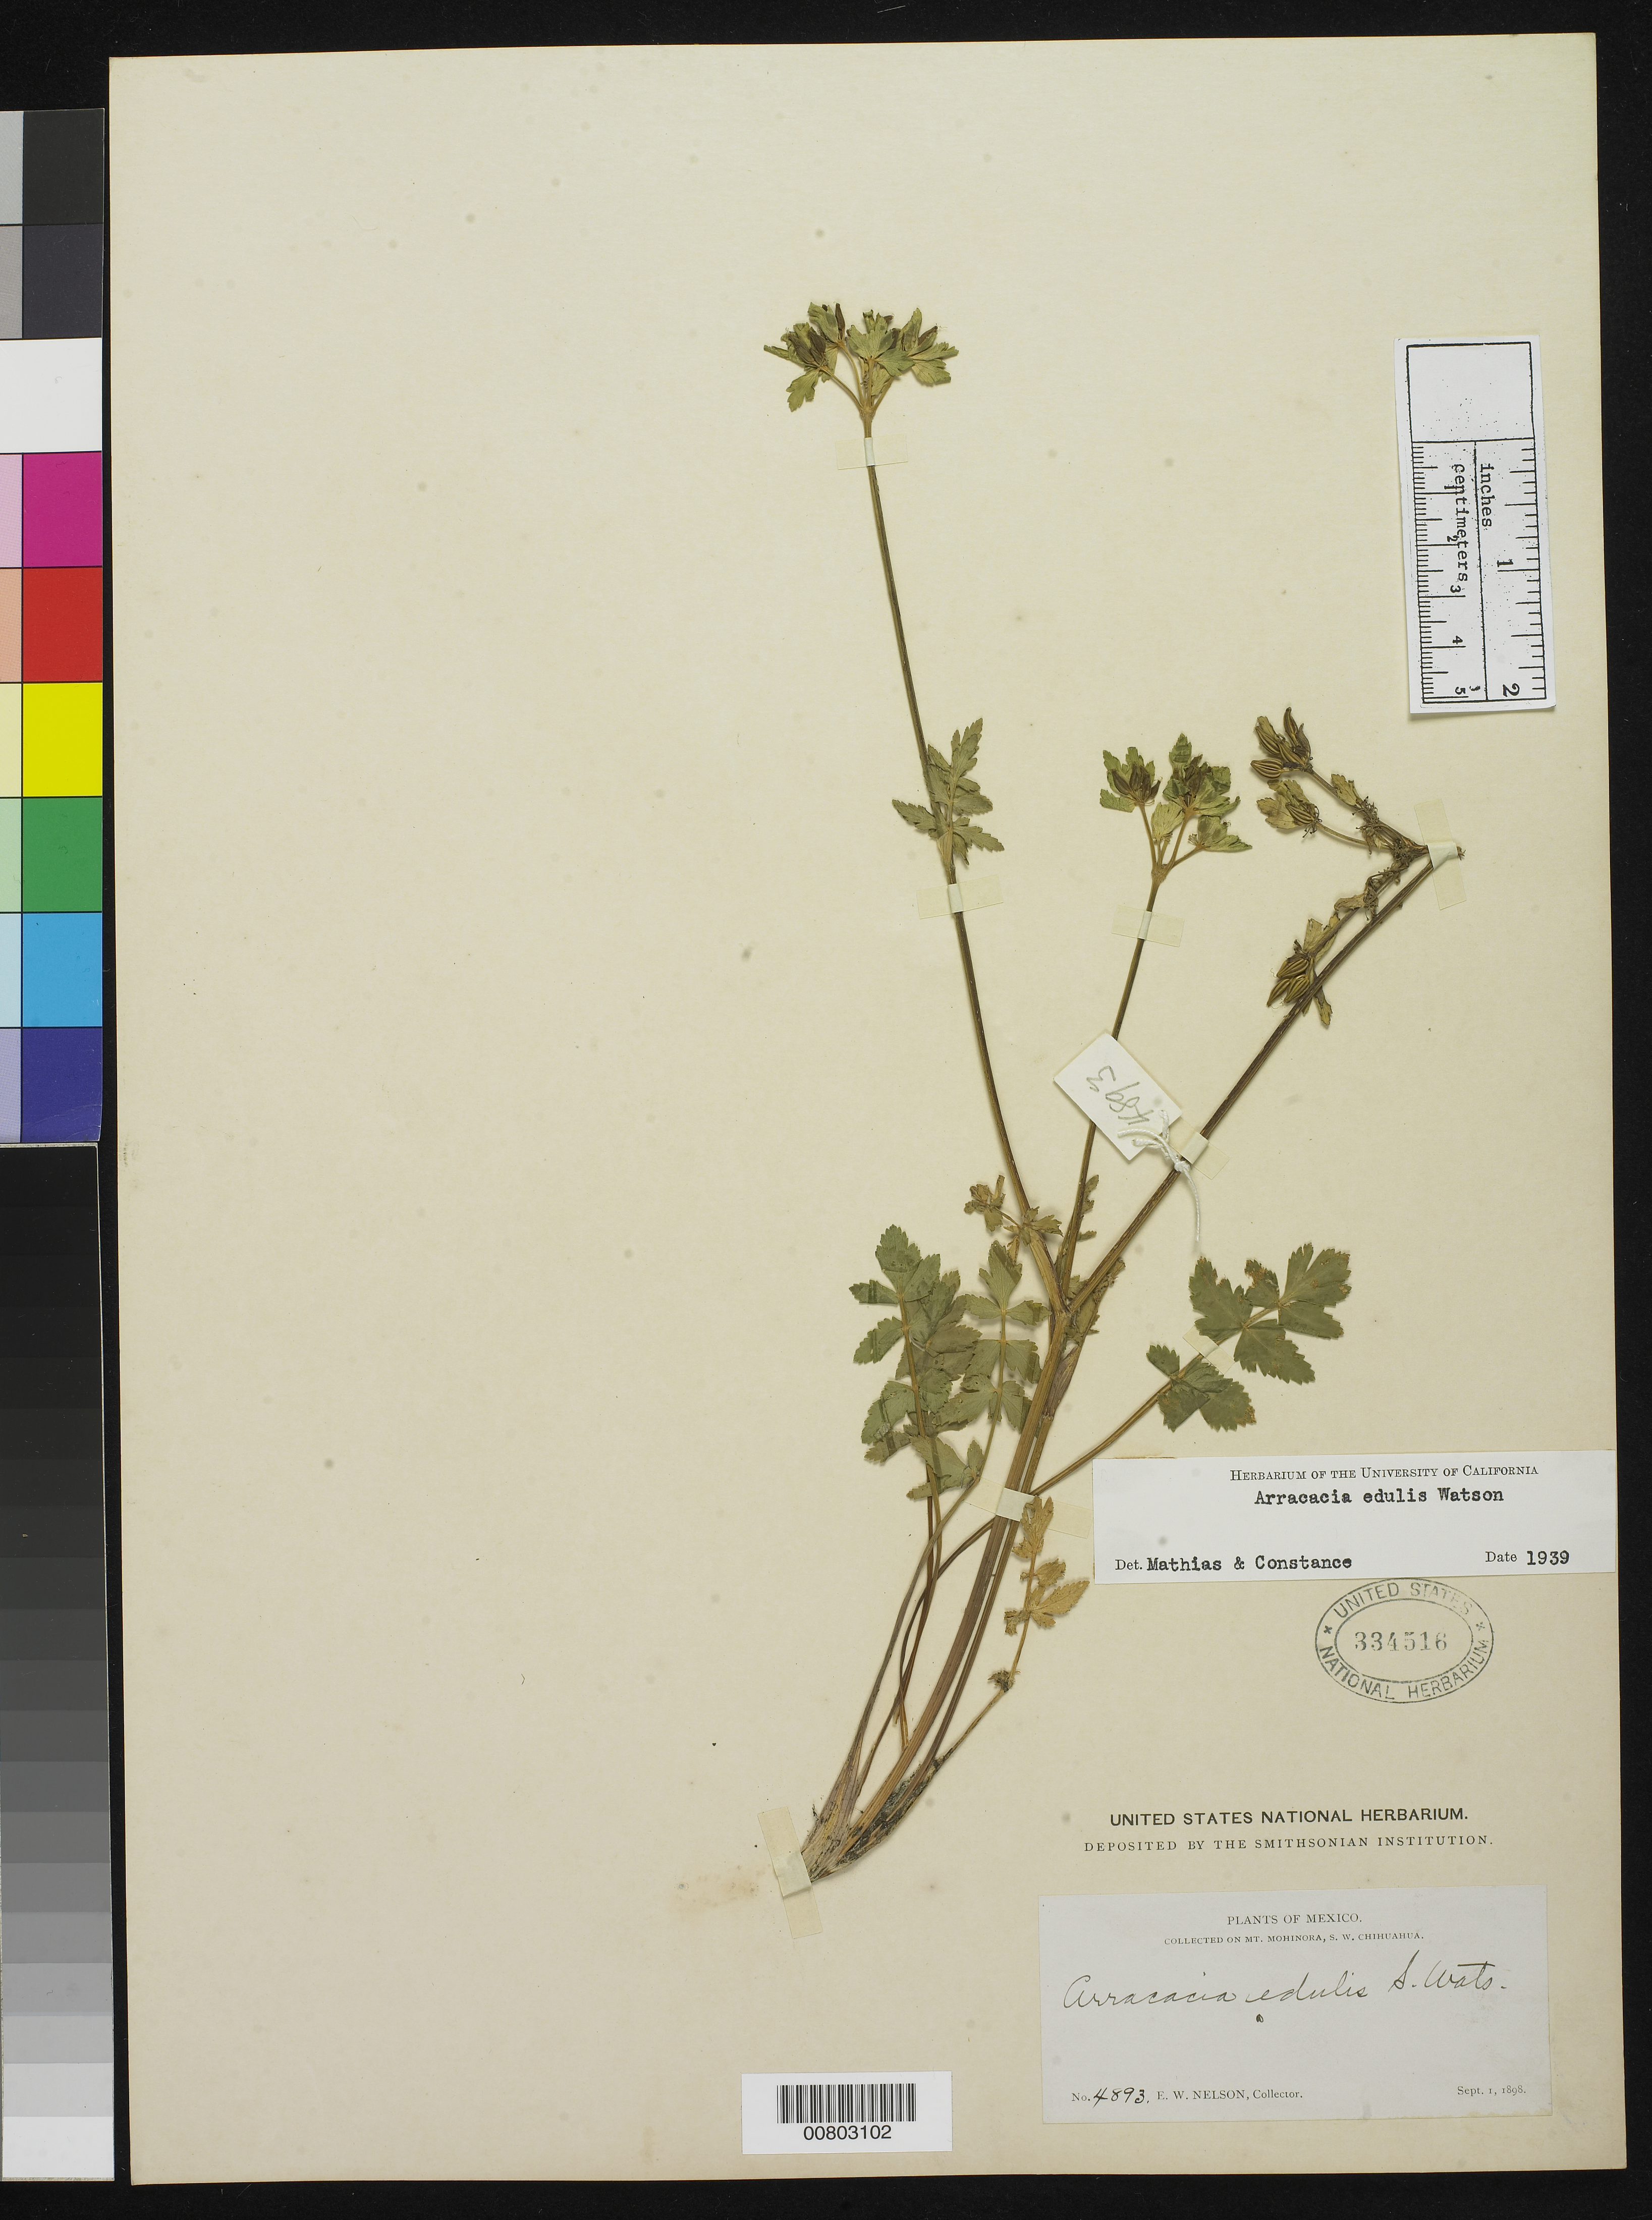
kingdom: Plantae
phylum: Tracheophyta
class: Magnoliopsida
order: Apiales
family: Apiaceae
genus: Arracacia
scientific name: Arracacia edulis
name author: S. Watson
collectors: E. W. Nelson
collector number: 4893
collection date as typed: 01 Sep 1898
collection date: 1898-09-01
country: Mexico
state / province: Chihuahua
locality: Mt. Mohinora, SW Chihuahua.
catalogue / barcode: US 334516